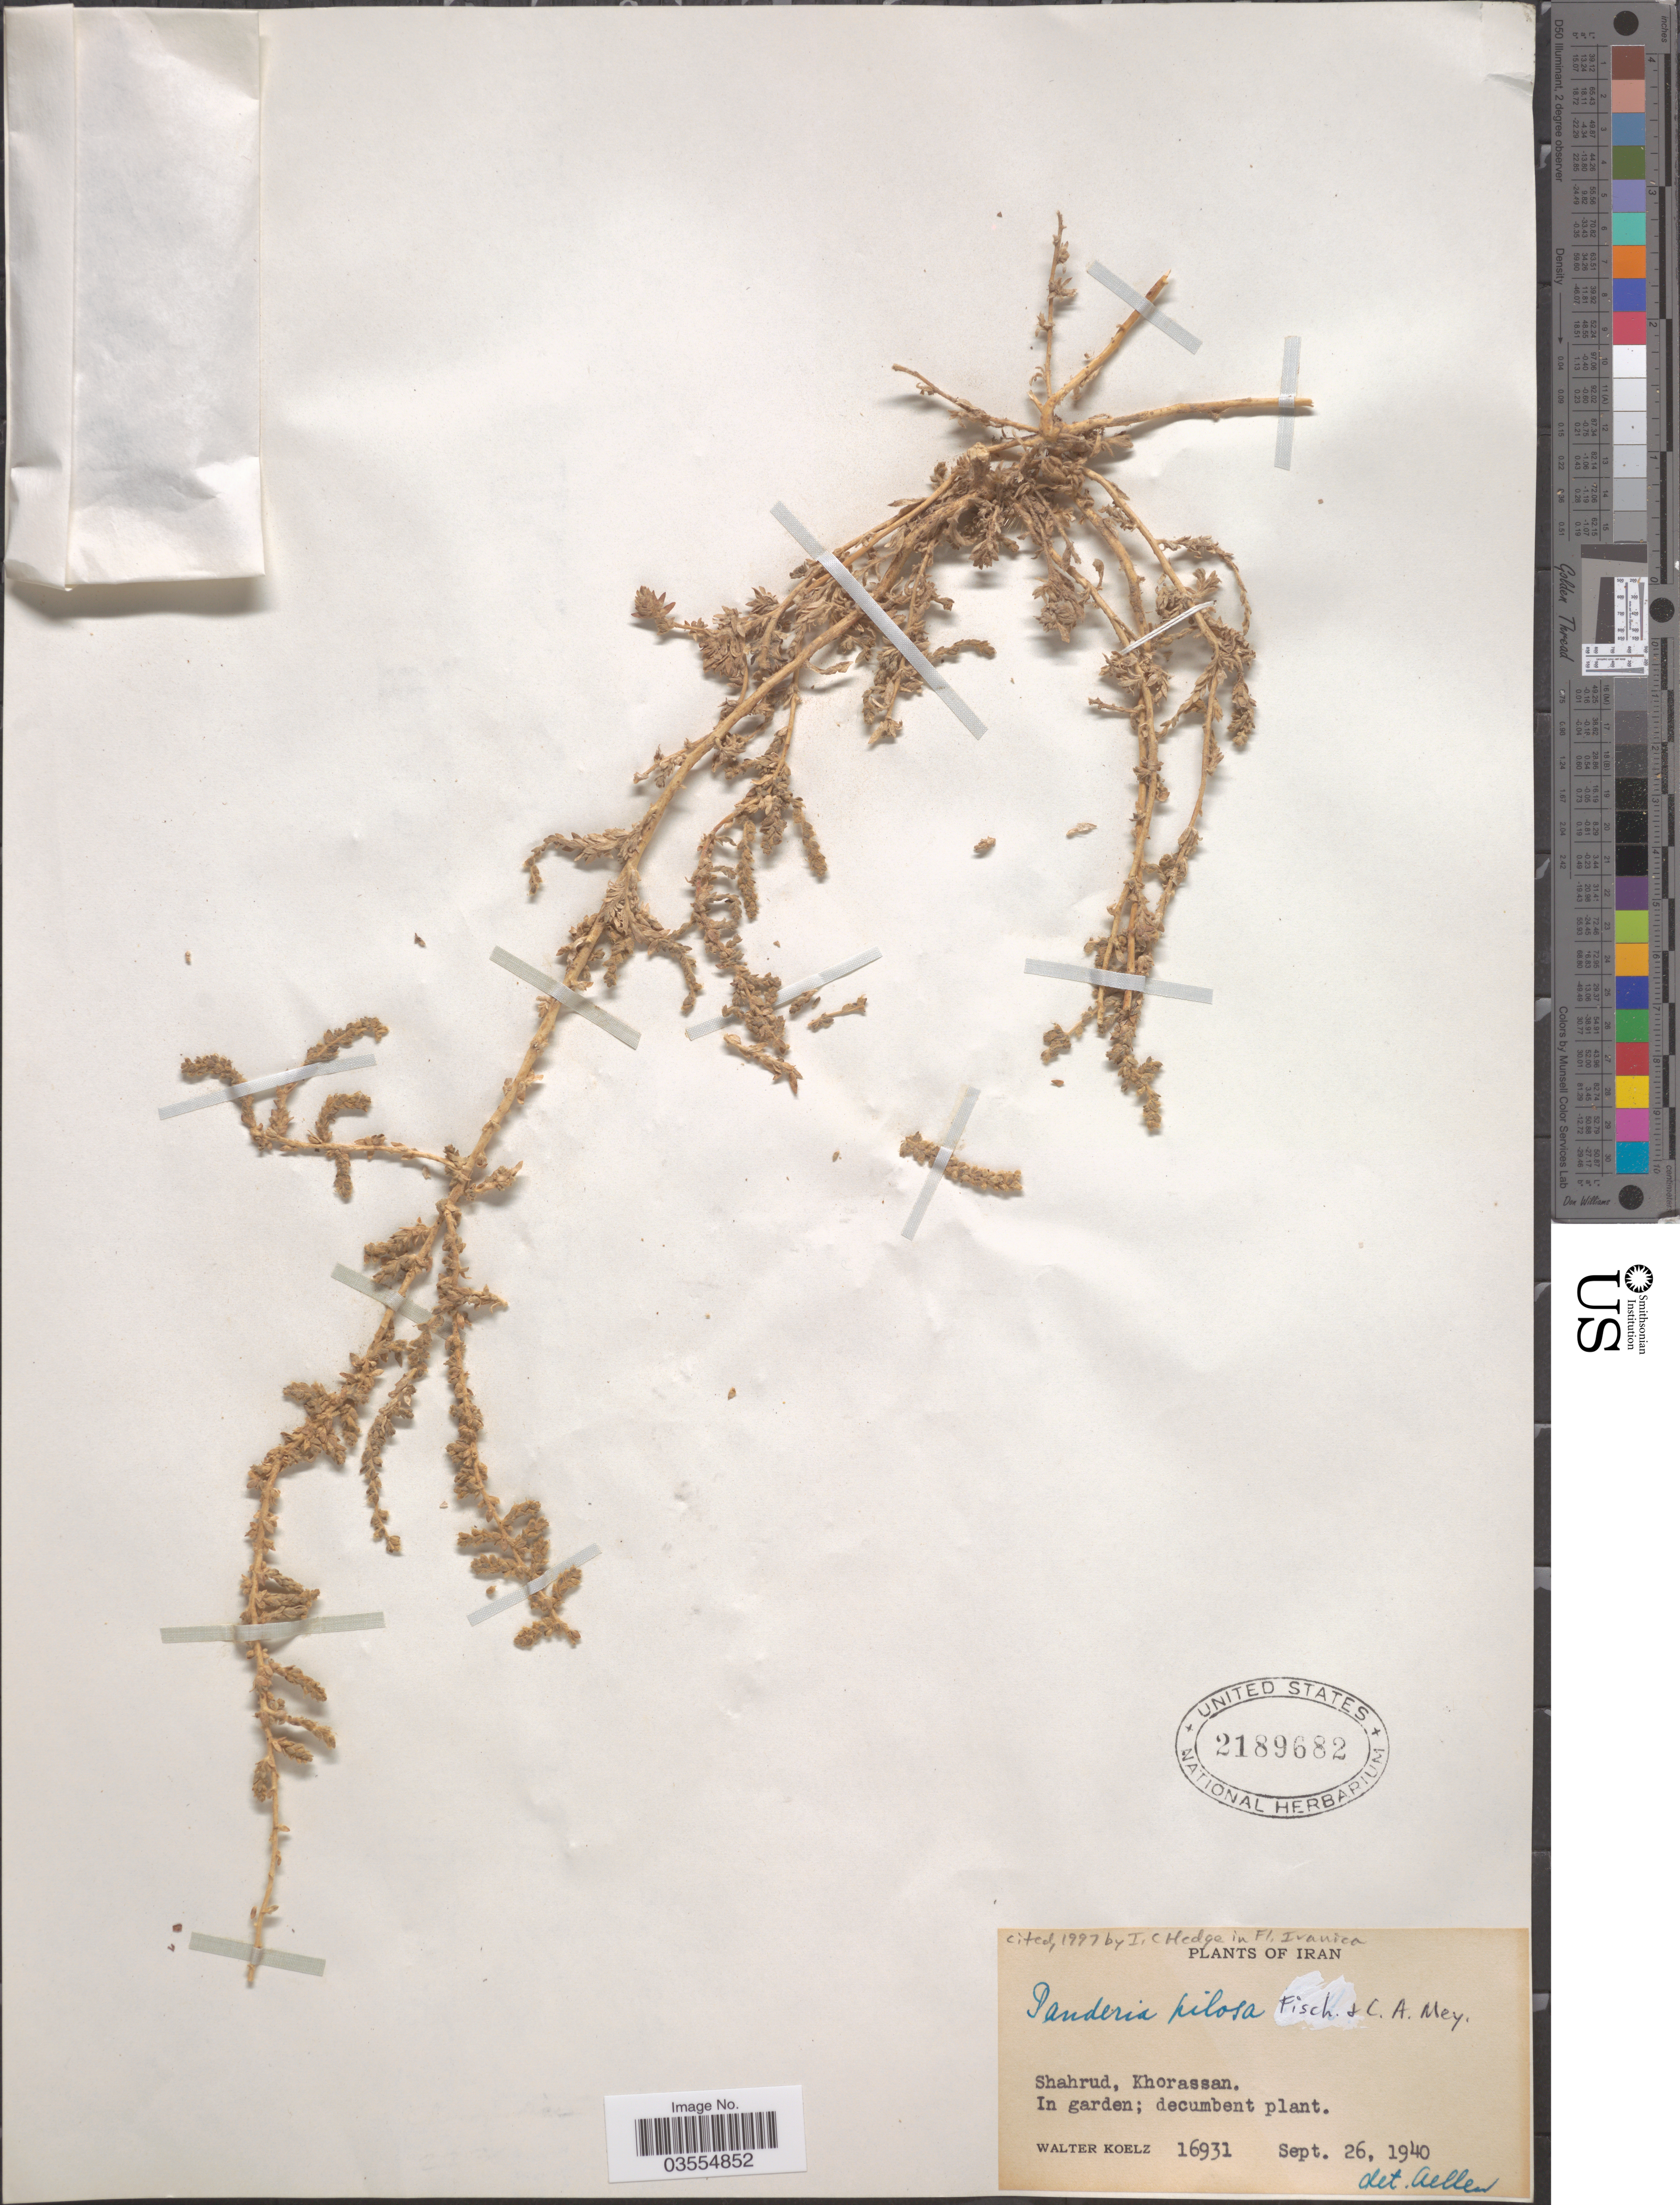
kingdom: Plantae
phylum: Tracheophyta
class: Magnoliopsida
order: Caryophyllales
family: Amaranthaceae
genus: Bassia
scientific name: Bassia pilosa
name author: (Fisch. & C.A. Mey.) Freitag & G. Kadereit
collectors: W. N. Koelz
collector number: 16931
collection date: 1940-09-26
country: Iran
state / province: Khorasan [obsolete]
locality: Shahrud, Khorassan. In garden.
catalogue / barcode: US 2189682